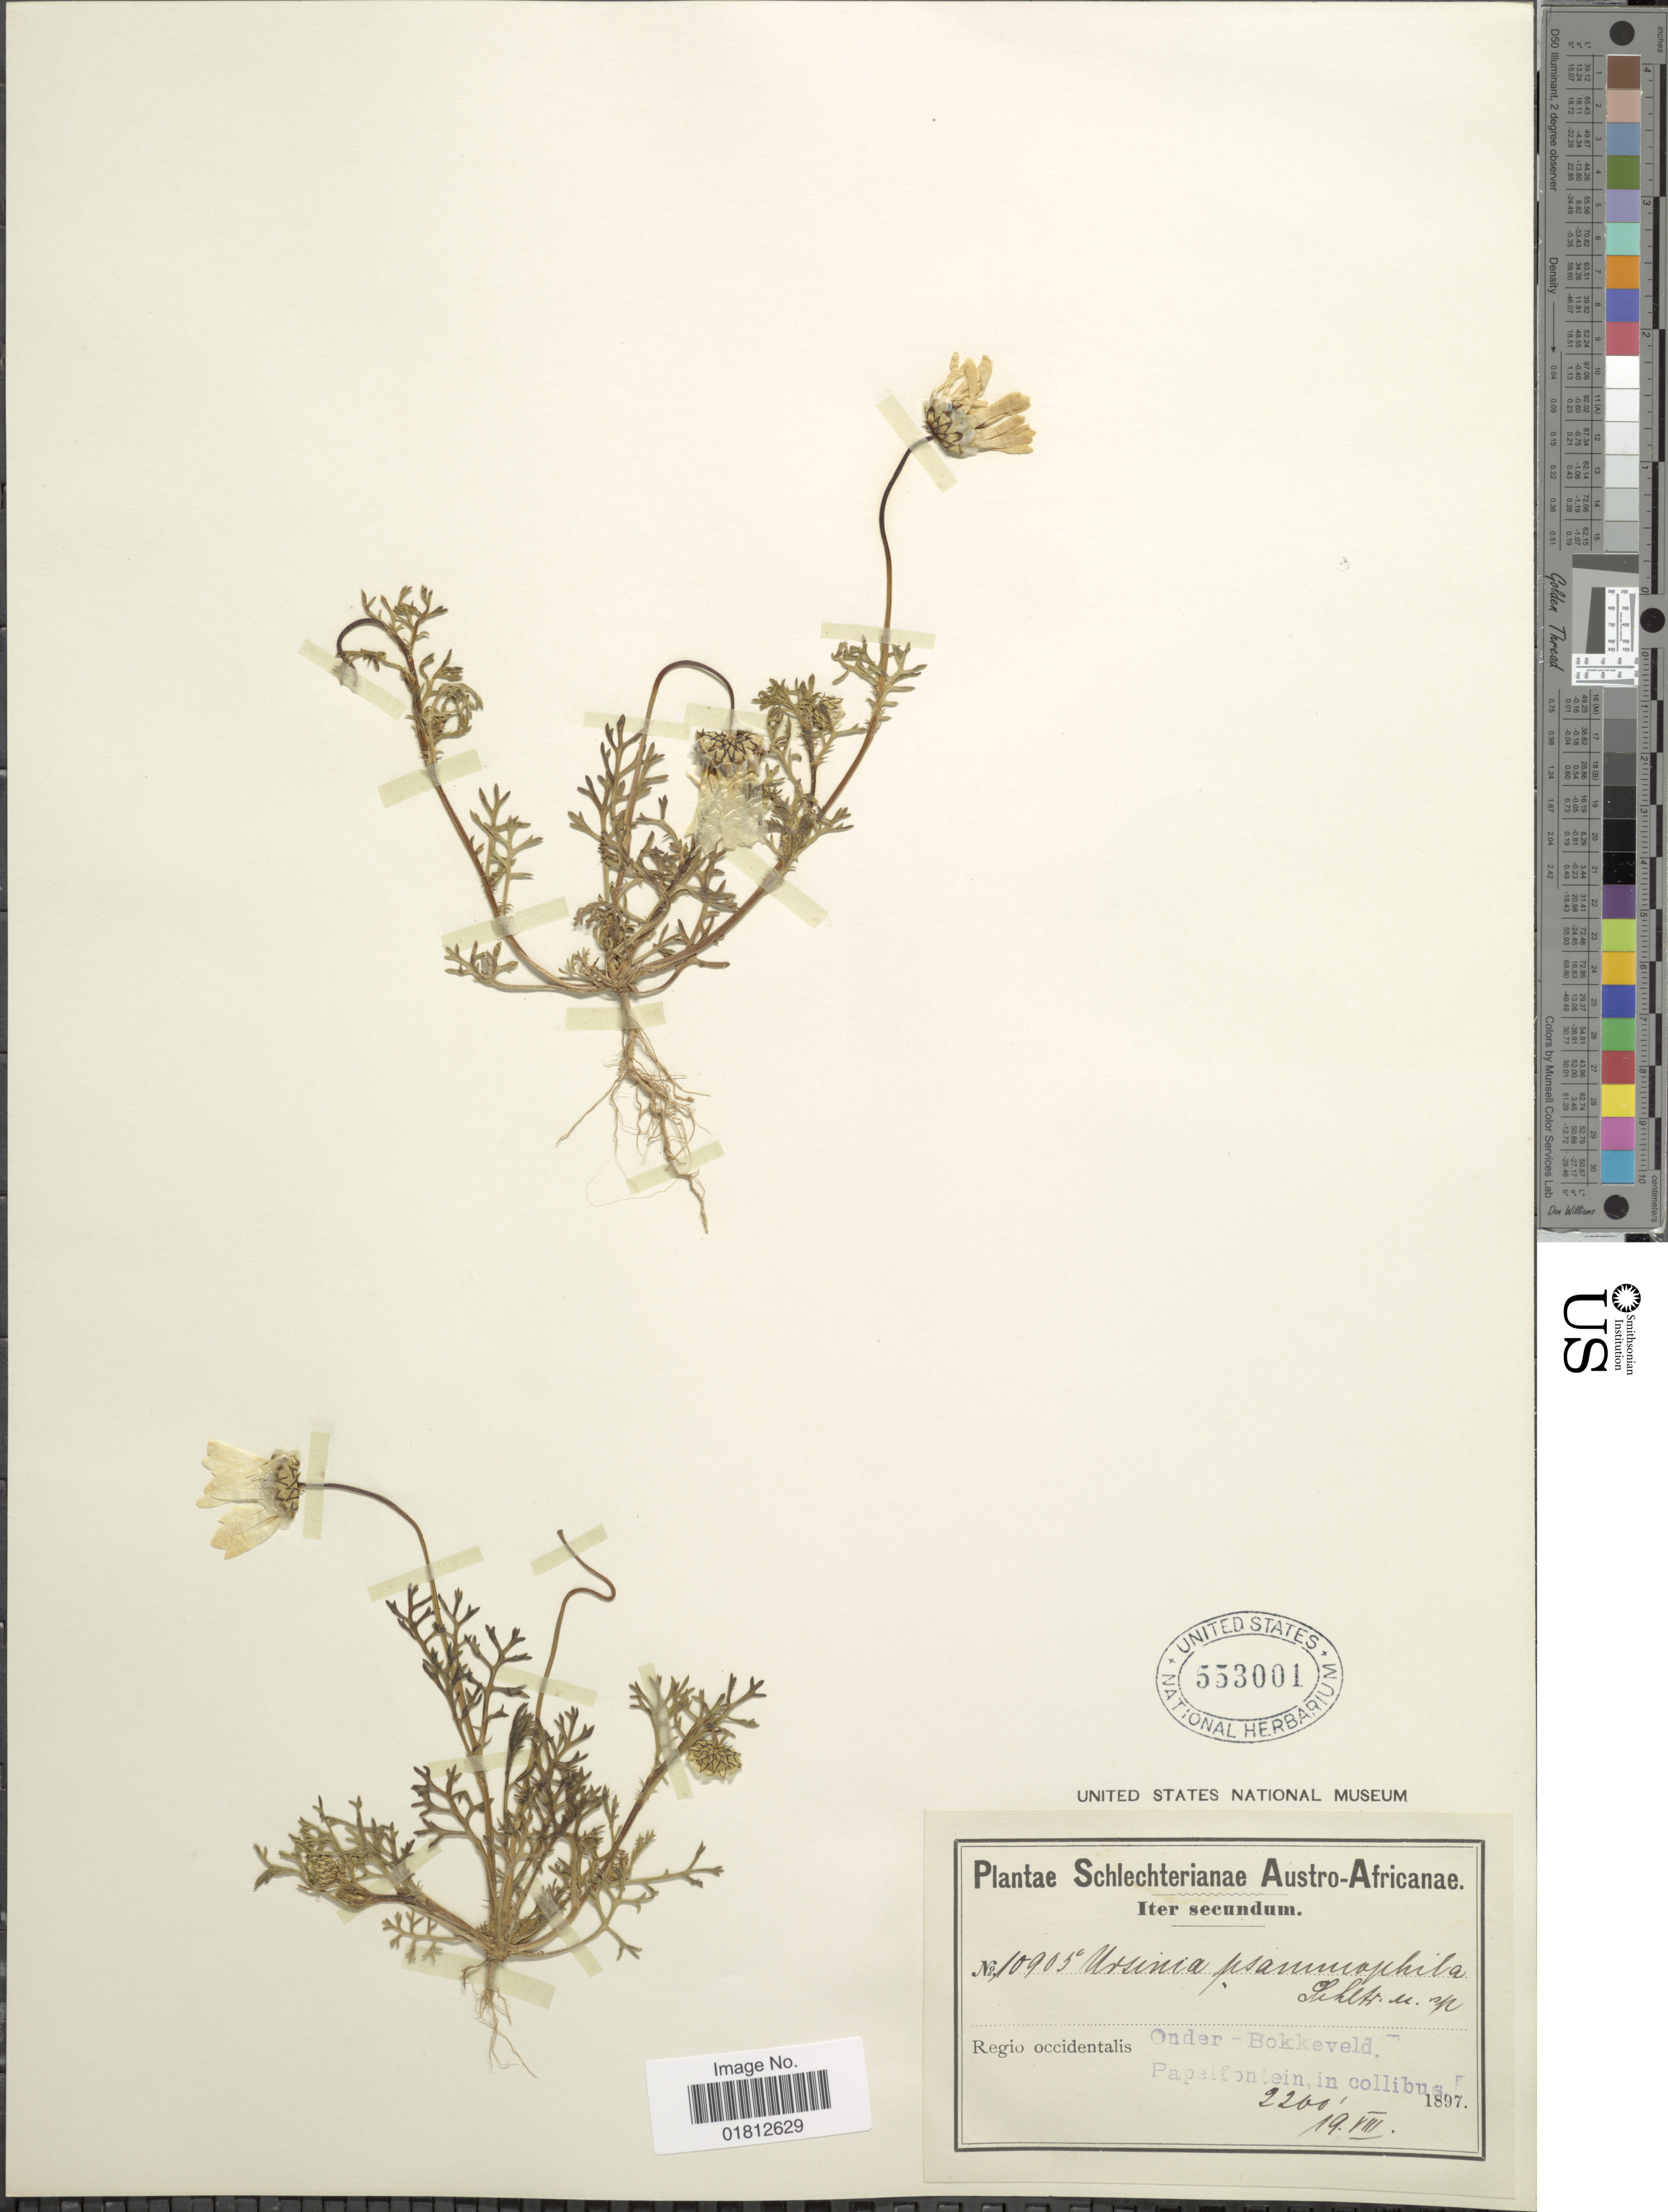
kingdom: Plantae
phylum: Tracheophyta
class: Magnoliopsida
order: Asterales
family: Asteraceae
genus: Ursinia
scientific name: Ursinia pilifera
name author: (P.J. Bergius) Poir.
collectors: Schlechter, --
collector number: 10905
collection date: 1897-08-19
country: South Africa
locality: Austro-Africanae, Onder-Bokkeveld, Papelfontein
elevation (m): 671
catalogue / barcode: US 553001